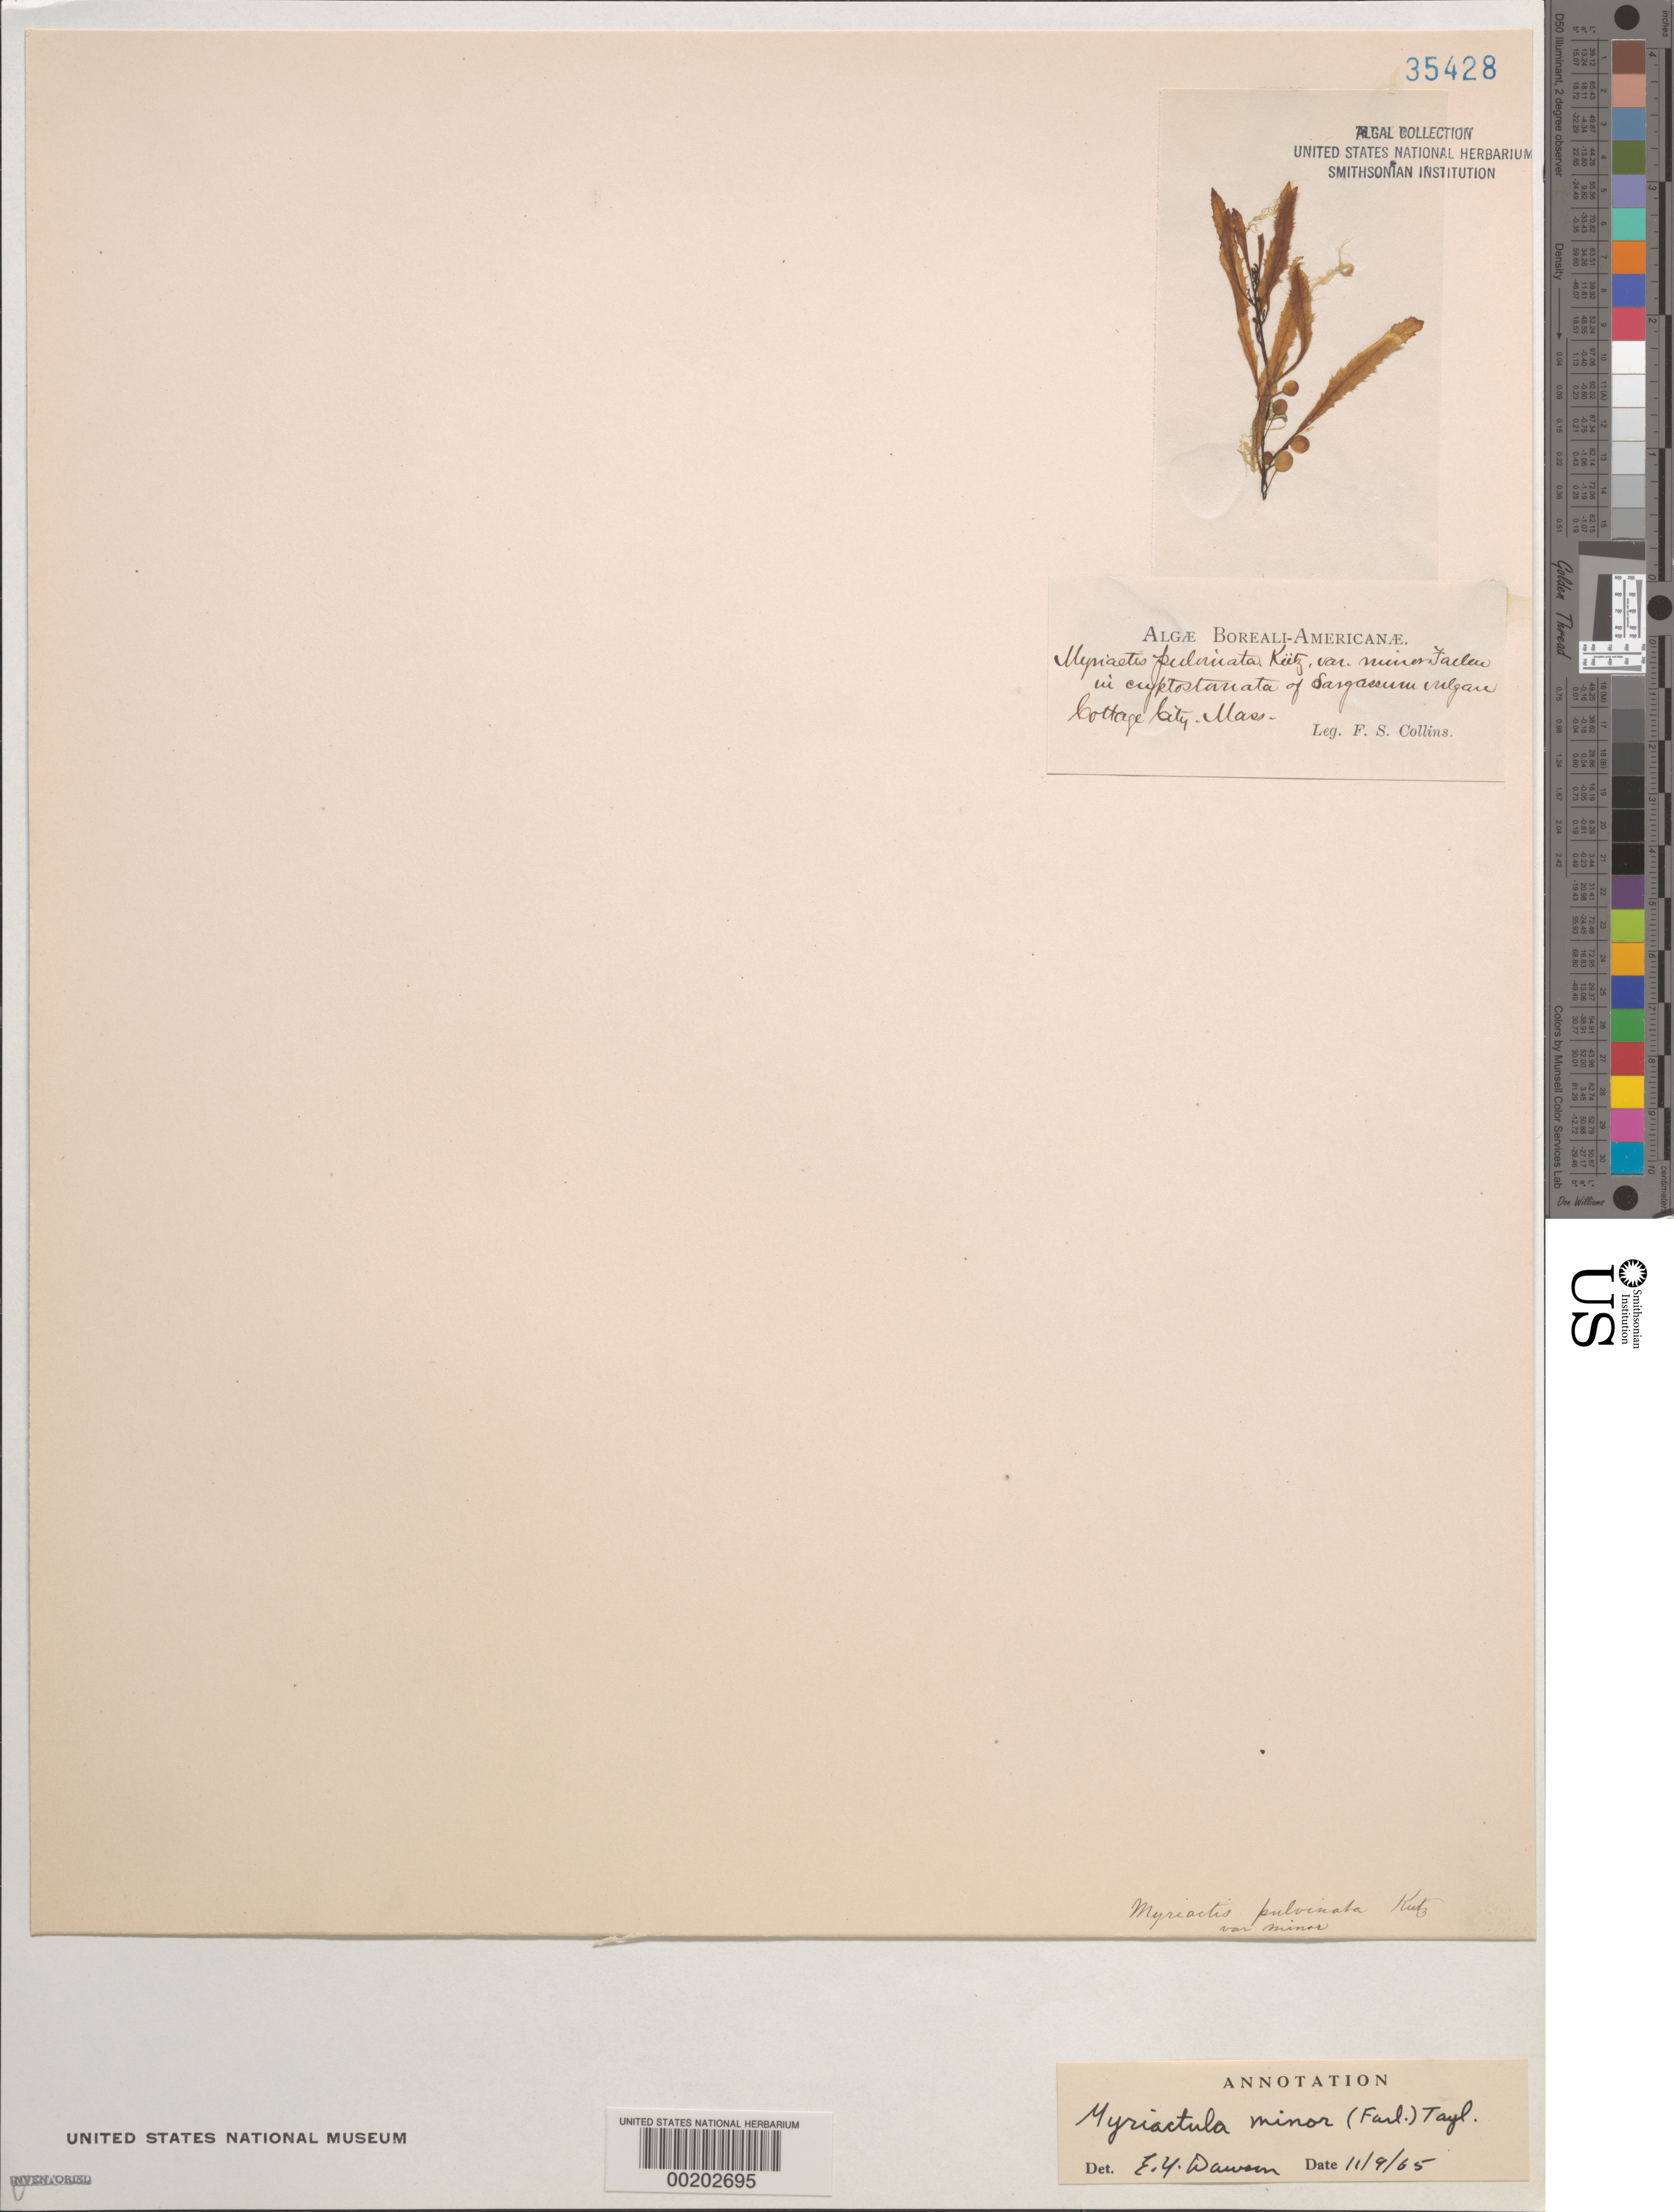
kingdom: Chromista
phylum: Ochrophyta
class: Phaeophyceae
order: Ectocarpales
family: Chordariaceae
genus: Myriactula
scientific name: Myriactula minor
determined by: Dawson, E. Y.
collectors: F. Collins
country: United States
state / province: Massachusetts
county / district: Dukes County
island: Martha's Vineyard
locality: Cottage City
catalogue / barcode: US 35428